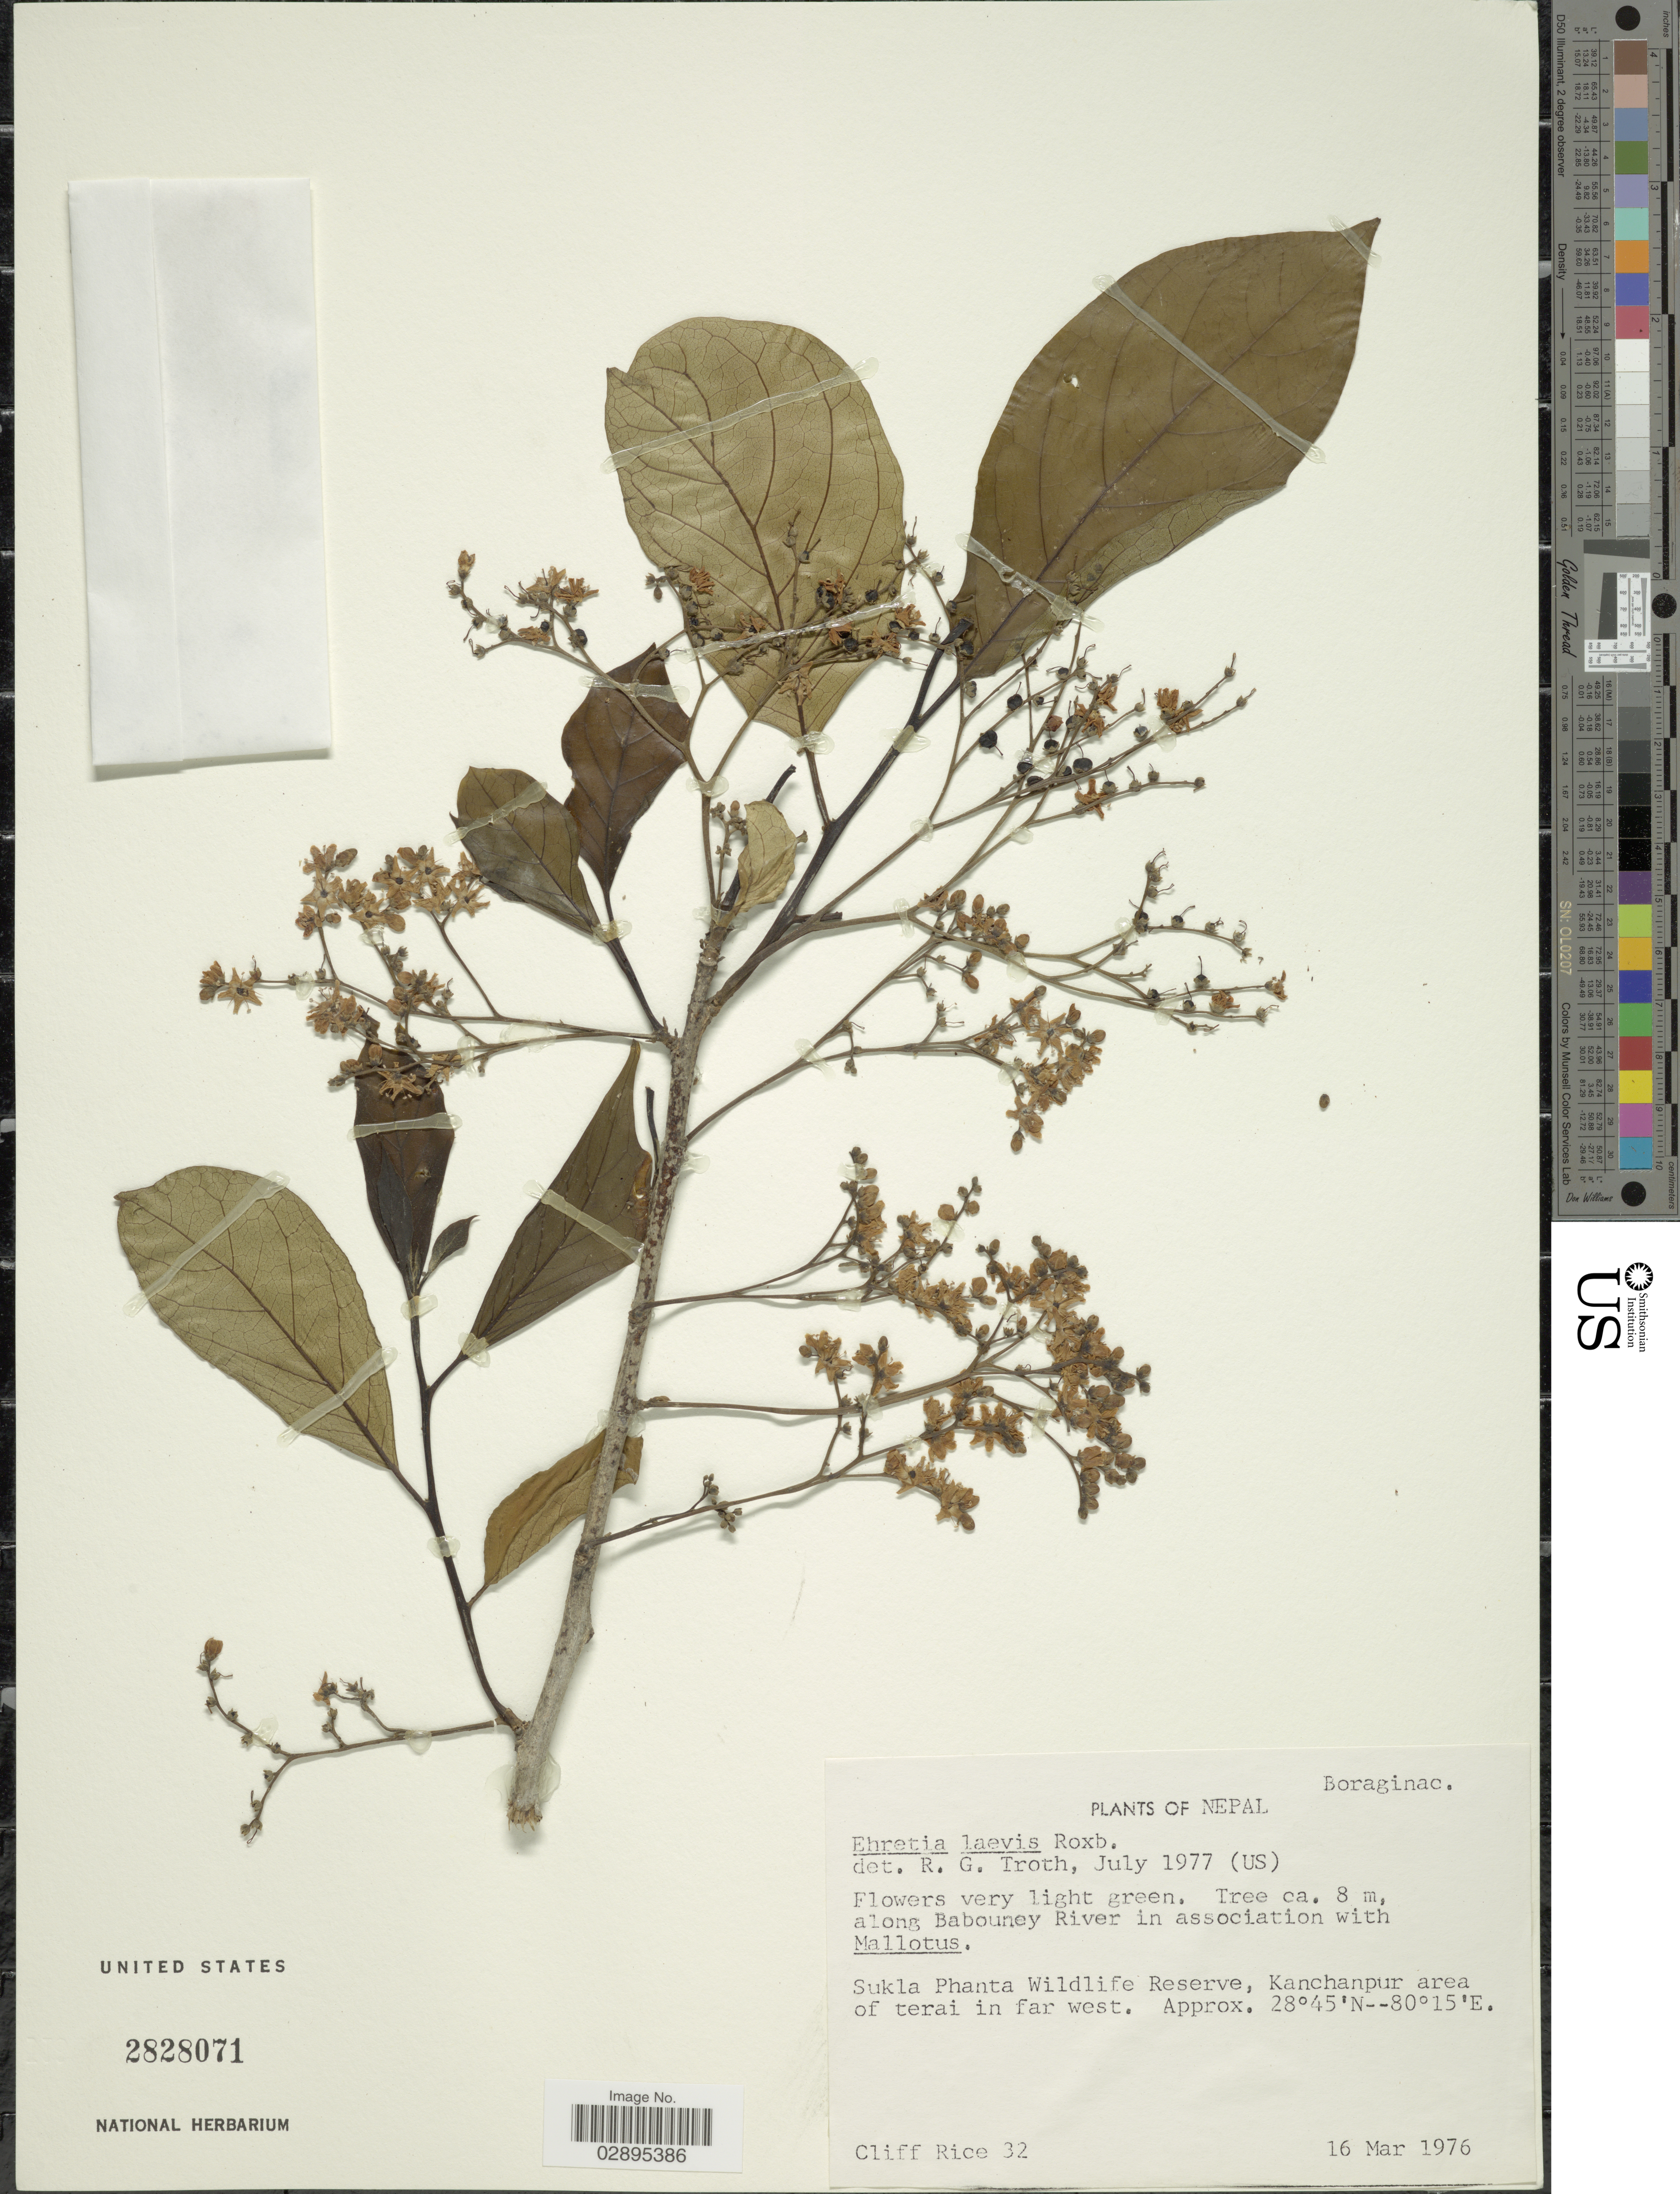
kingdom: Plantae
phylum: Tracheophyta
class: Magnoliopsida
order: Boraginales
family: Ehretiaceae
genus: Ehretia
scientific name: Ehretia laevis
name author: Roxb.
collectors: C. Rice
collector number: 32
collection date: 1976-03-16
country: Nepal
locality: Sukla Phanta Wildlife Reserve, Kanchanpur area of terai in far west.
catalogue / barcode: US 2828071